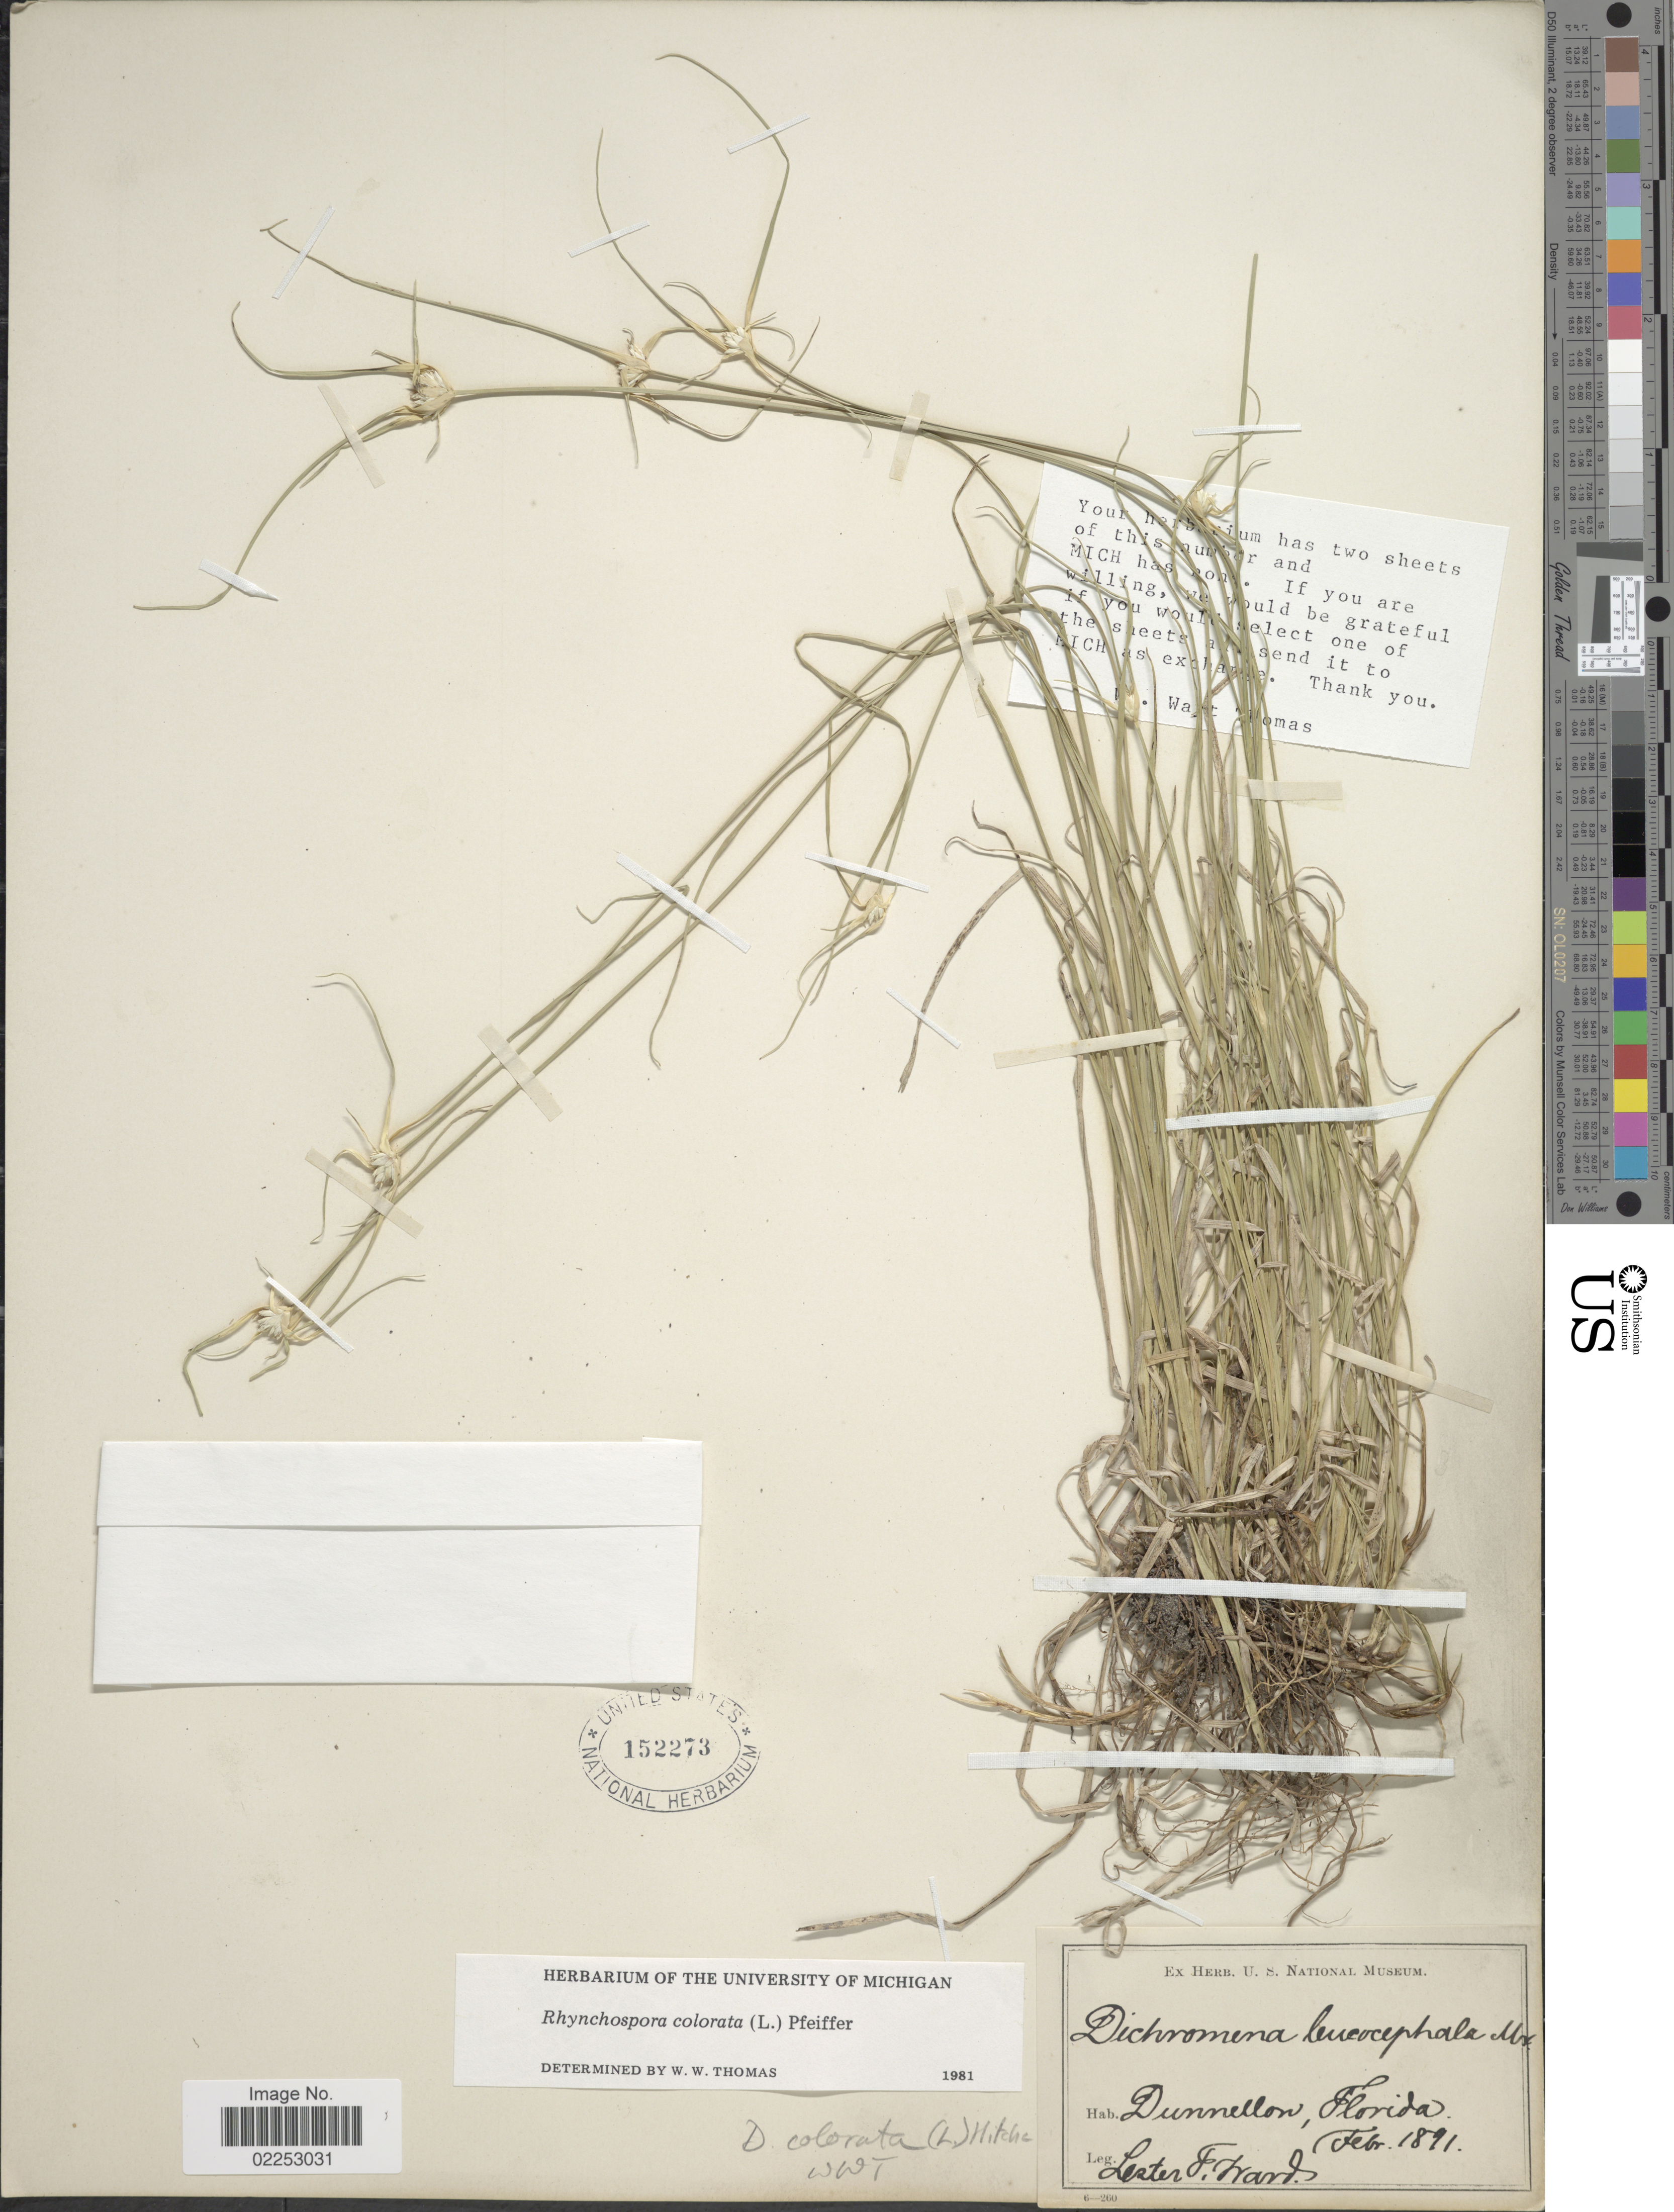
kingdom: Plantae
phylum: Tracheophyta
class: Liliopsida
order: Poales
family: Cyperaceae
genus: Rhynchospora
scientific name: Rhynchospora colorata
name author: (L.) H. Pfeiff.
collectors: L. F. Ward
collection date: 1891-02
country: United States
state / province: Florida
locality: Dunnellon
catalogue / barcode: US 152273